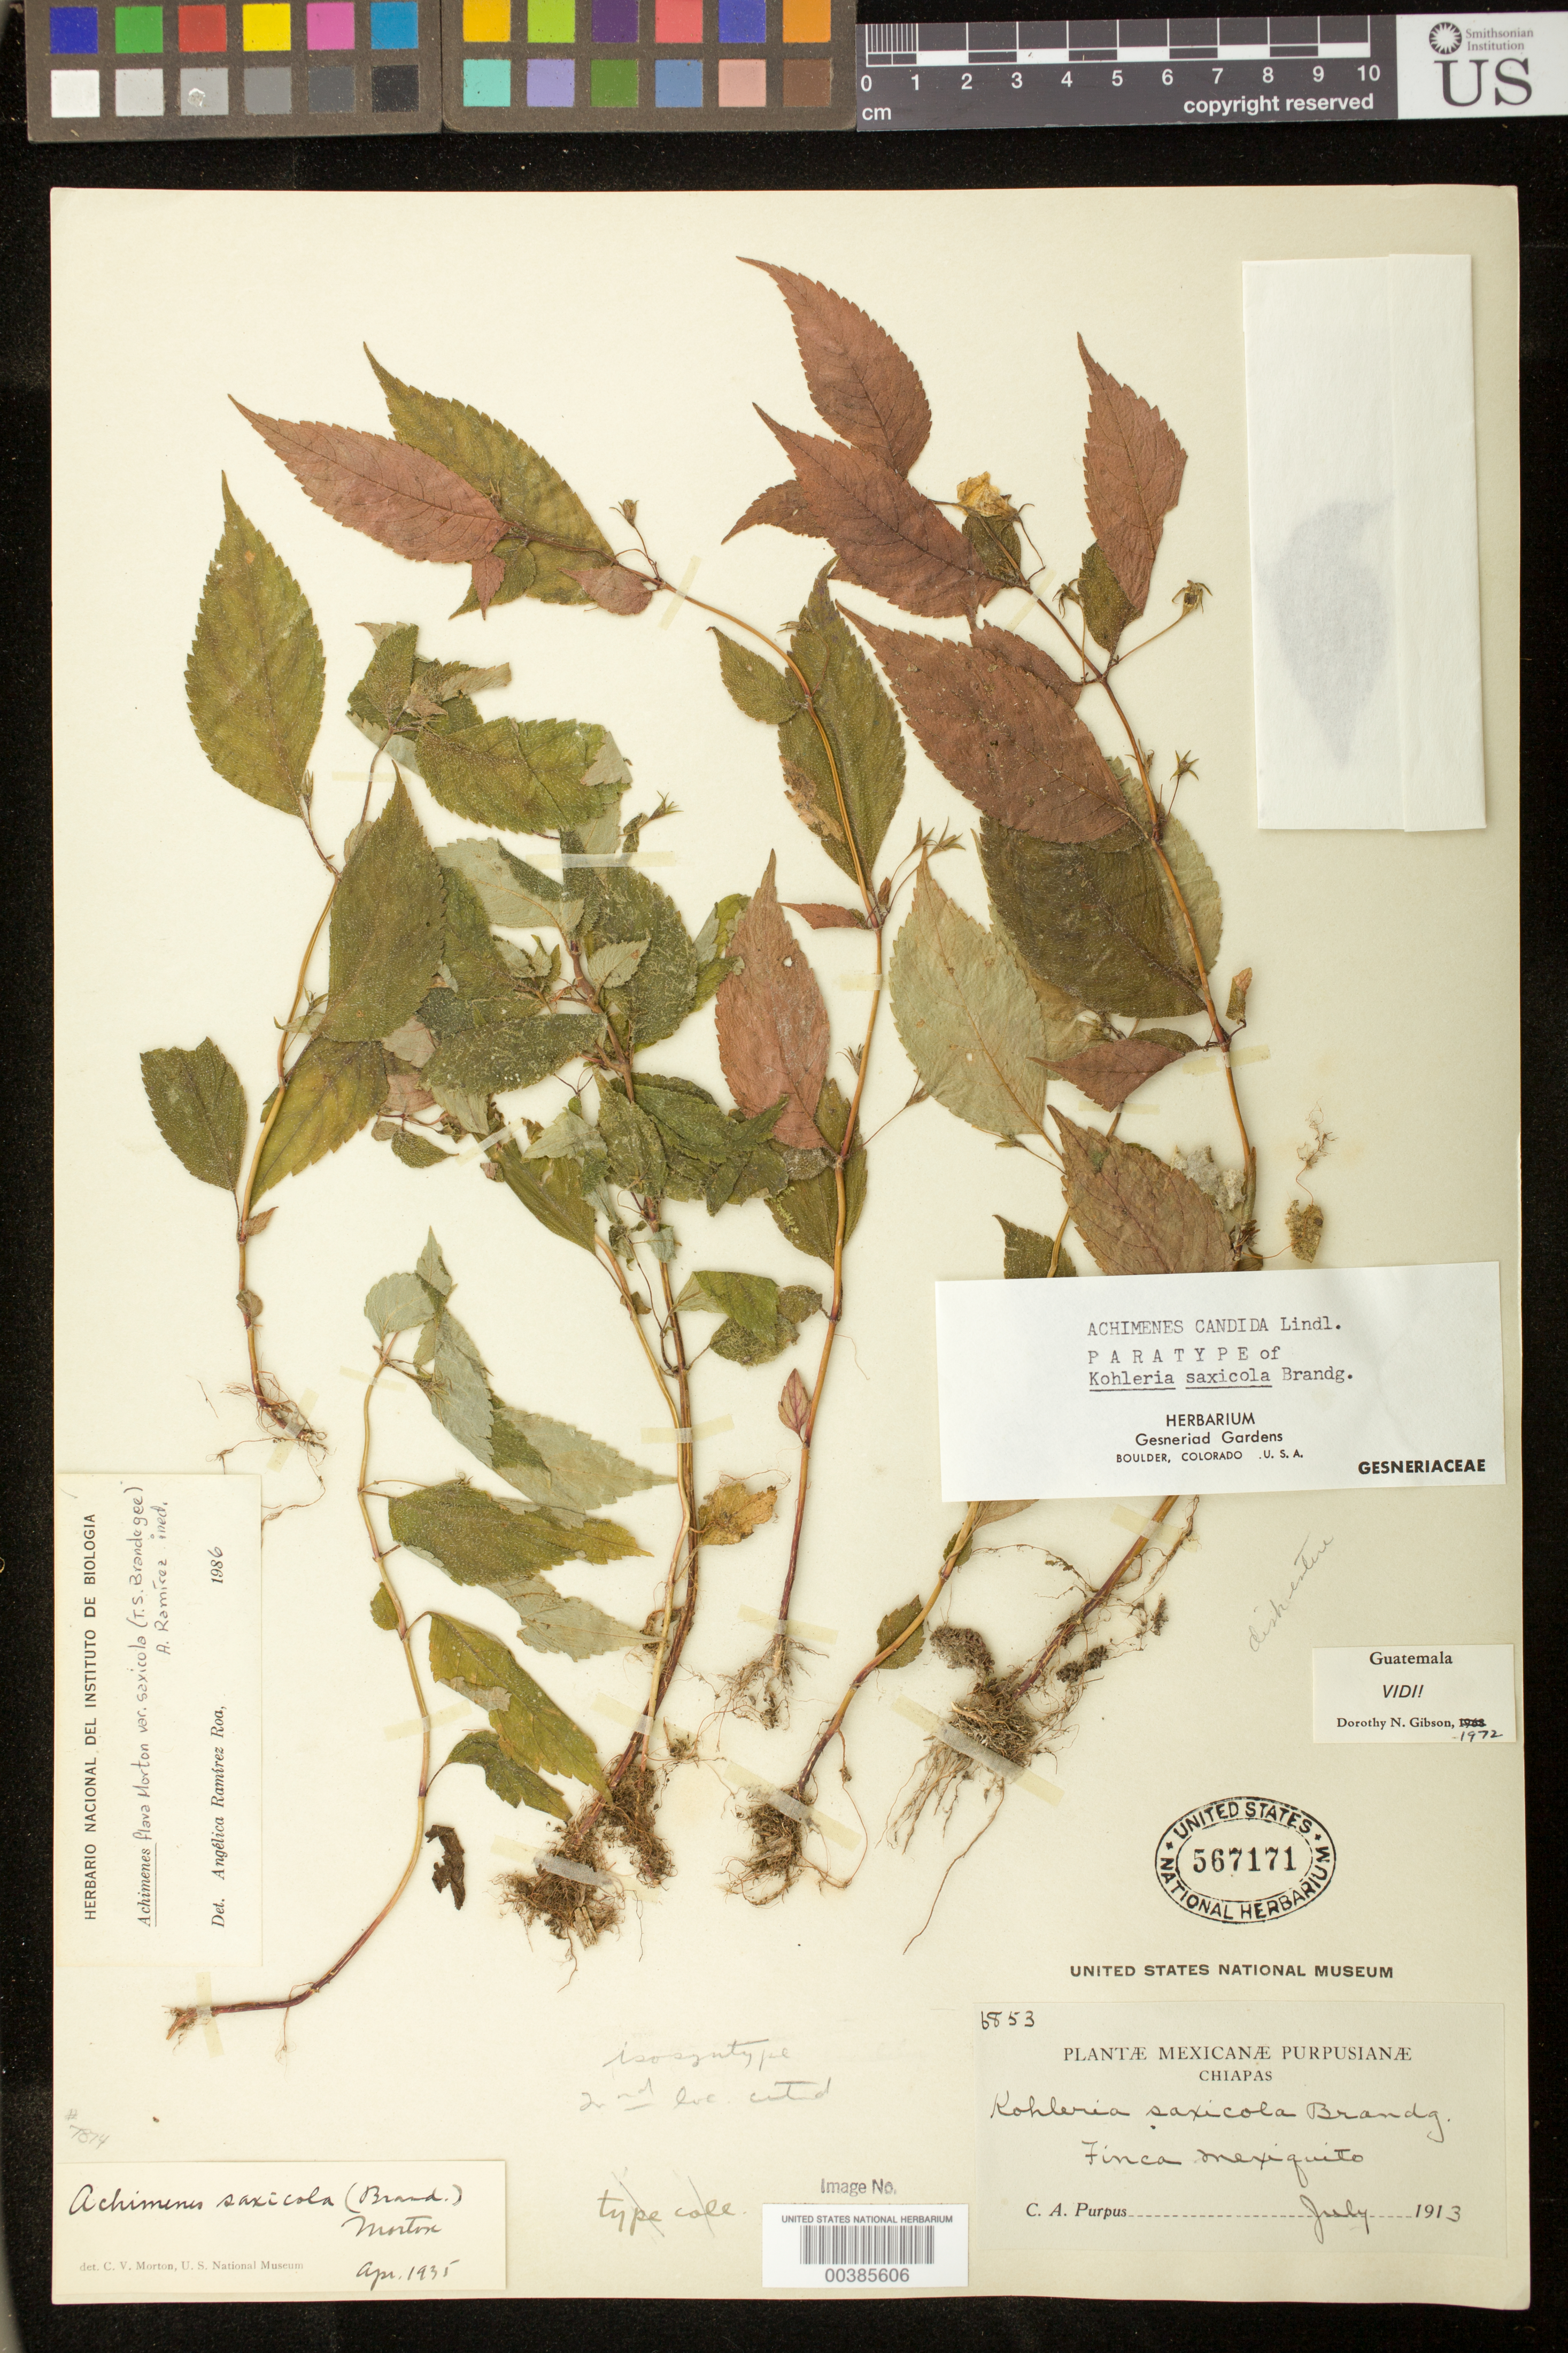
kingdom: Plantae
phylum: Tracheophyta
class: Magnoliopsida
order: Lamiales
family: Gesneriaceae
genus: Achimenes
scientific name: Achimenes saxicola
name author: (Brandegee) C.V. Morton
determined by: Skog, Laurence E.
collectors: C. A. Purpus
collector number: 6853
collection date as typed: Jul 1913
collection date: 1913-07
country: Mexico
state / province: Chiapas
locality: Finca Mexiquito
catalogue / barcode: US 567171